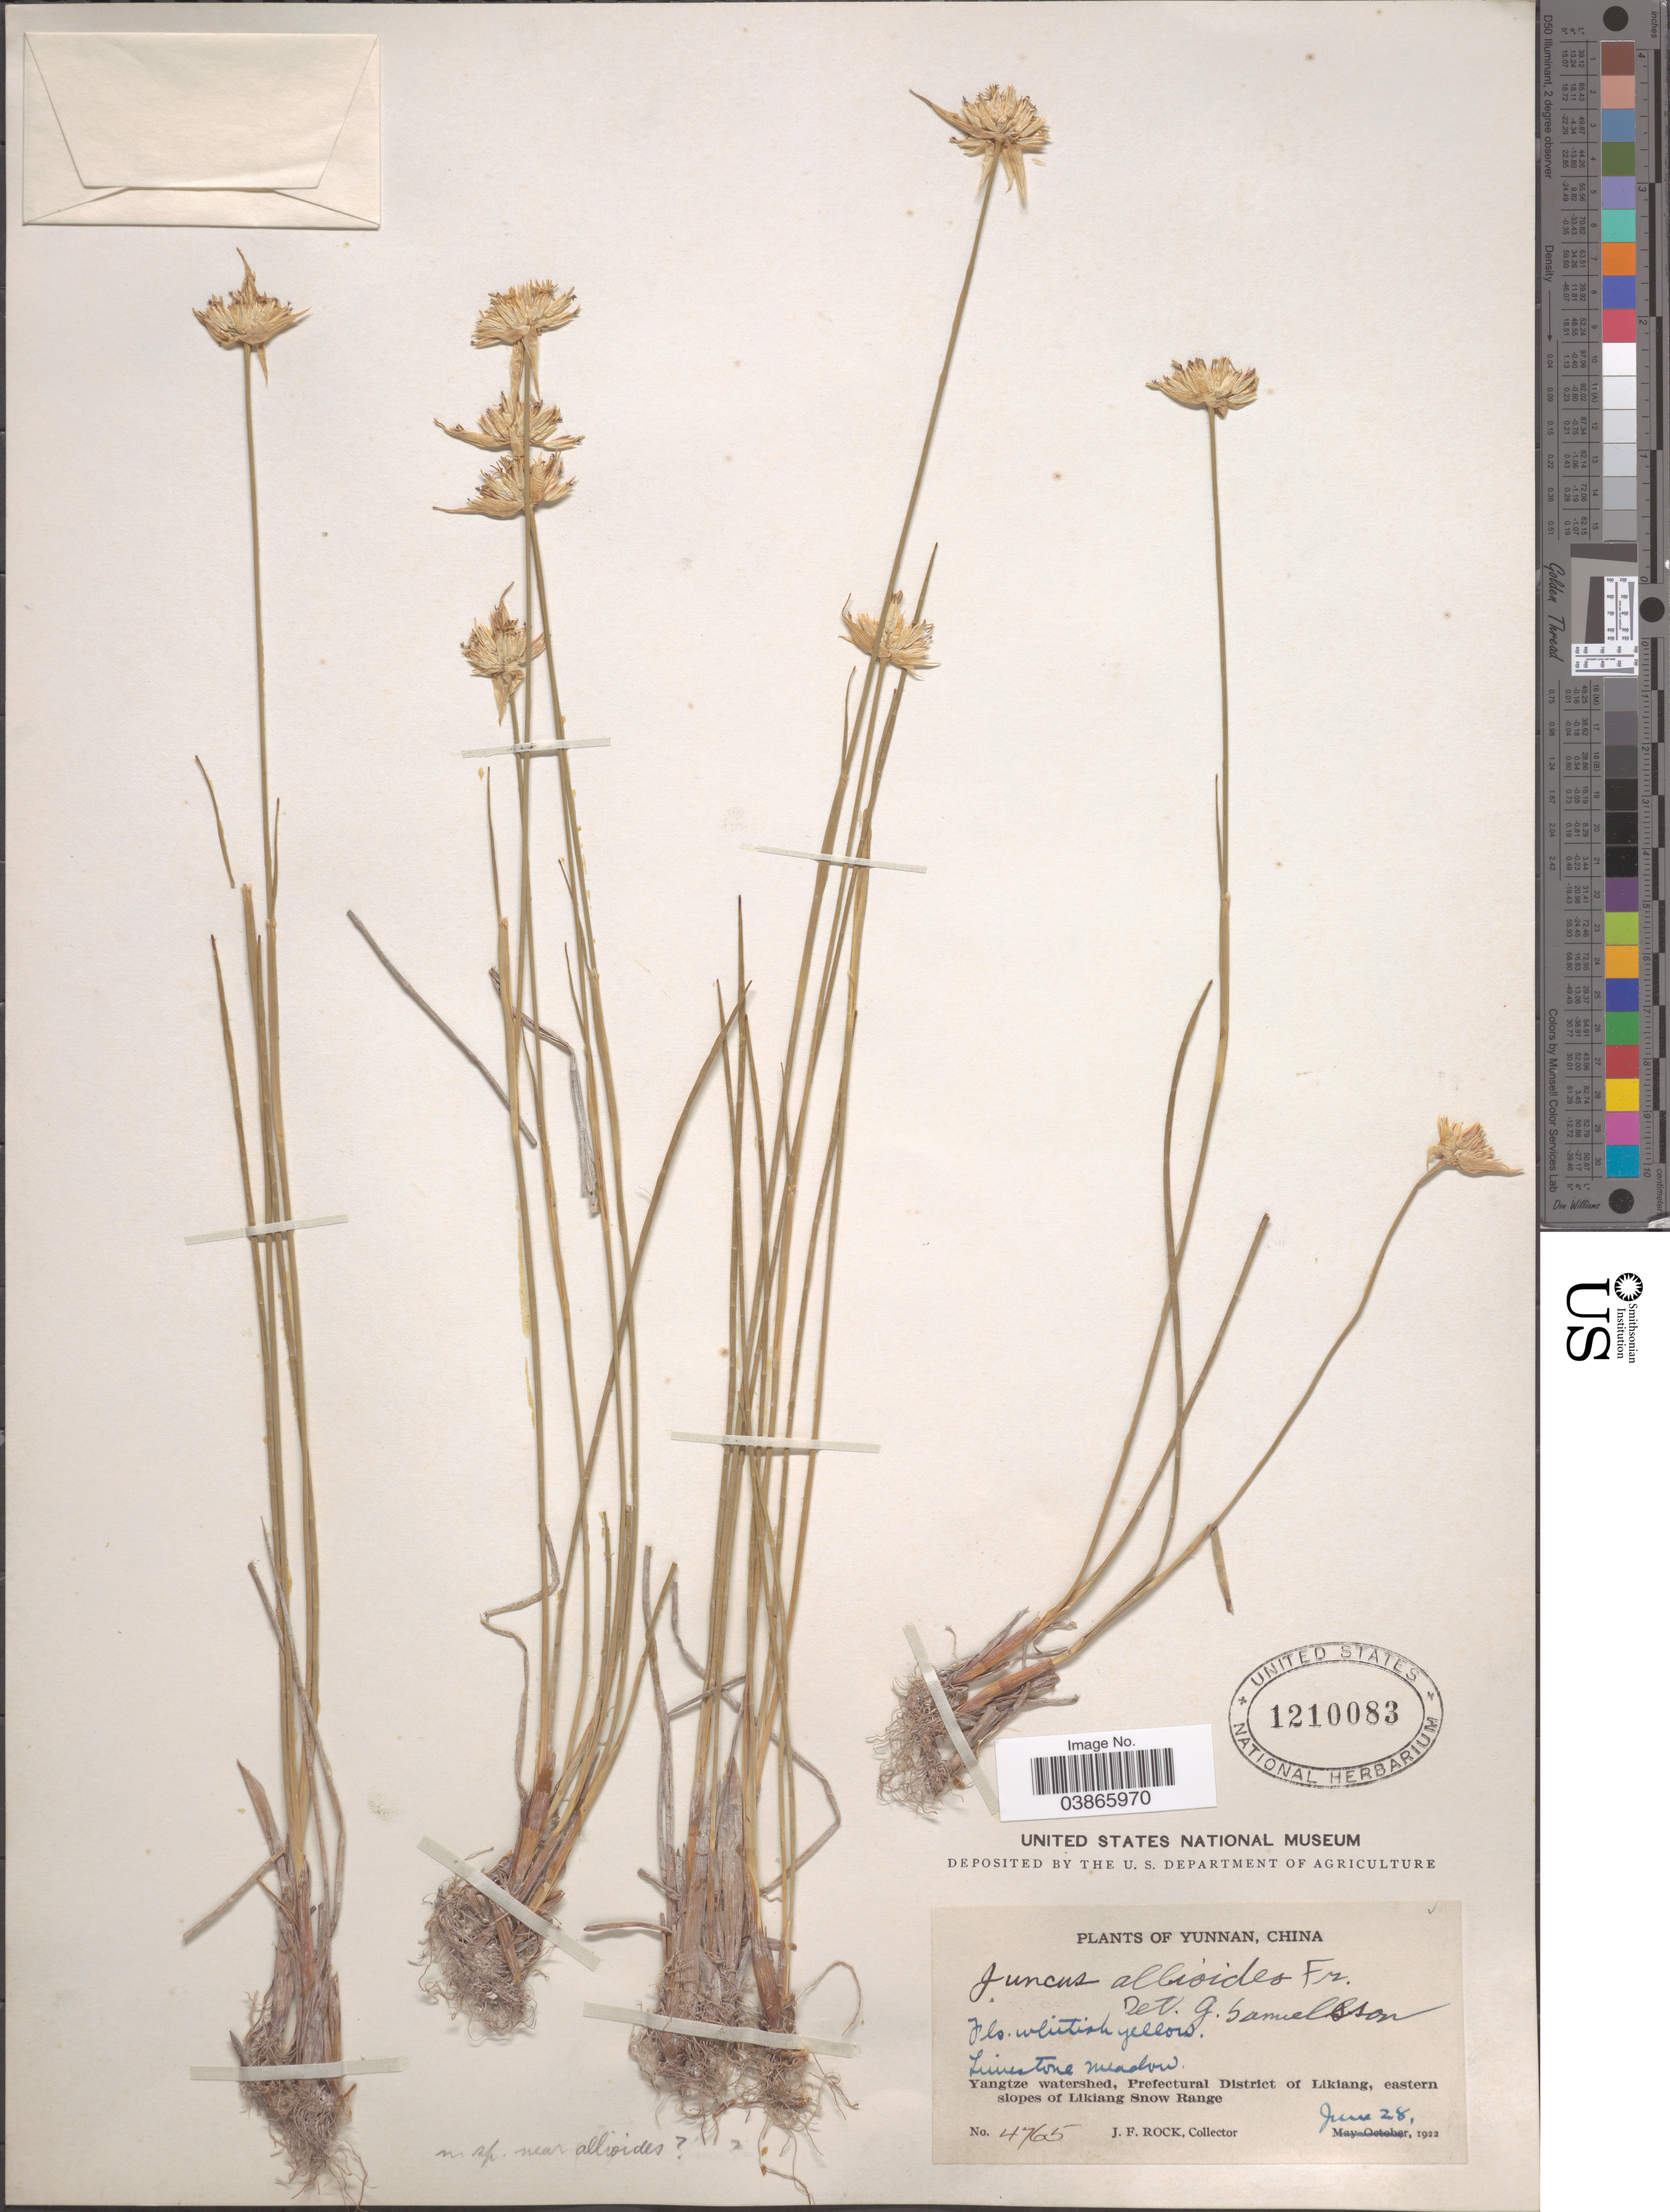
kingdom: Plantae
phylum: Tracheophyta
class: Liliopsida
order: Poales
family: Juncaceae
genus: Juncus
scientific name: Juncus allioides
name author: Franch.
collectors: J. Rock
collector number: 4765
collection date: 1922-06-28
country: China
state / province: Yunnan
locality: Limestone meadow. Yangtze watershed, Prefectural District of Likiang, eastern slopes of Likiang Snow Range.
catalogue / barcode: US 1210083